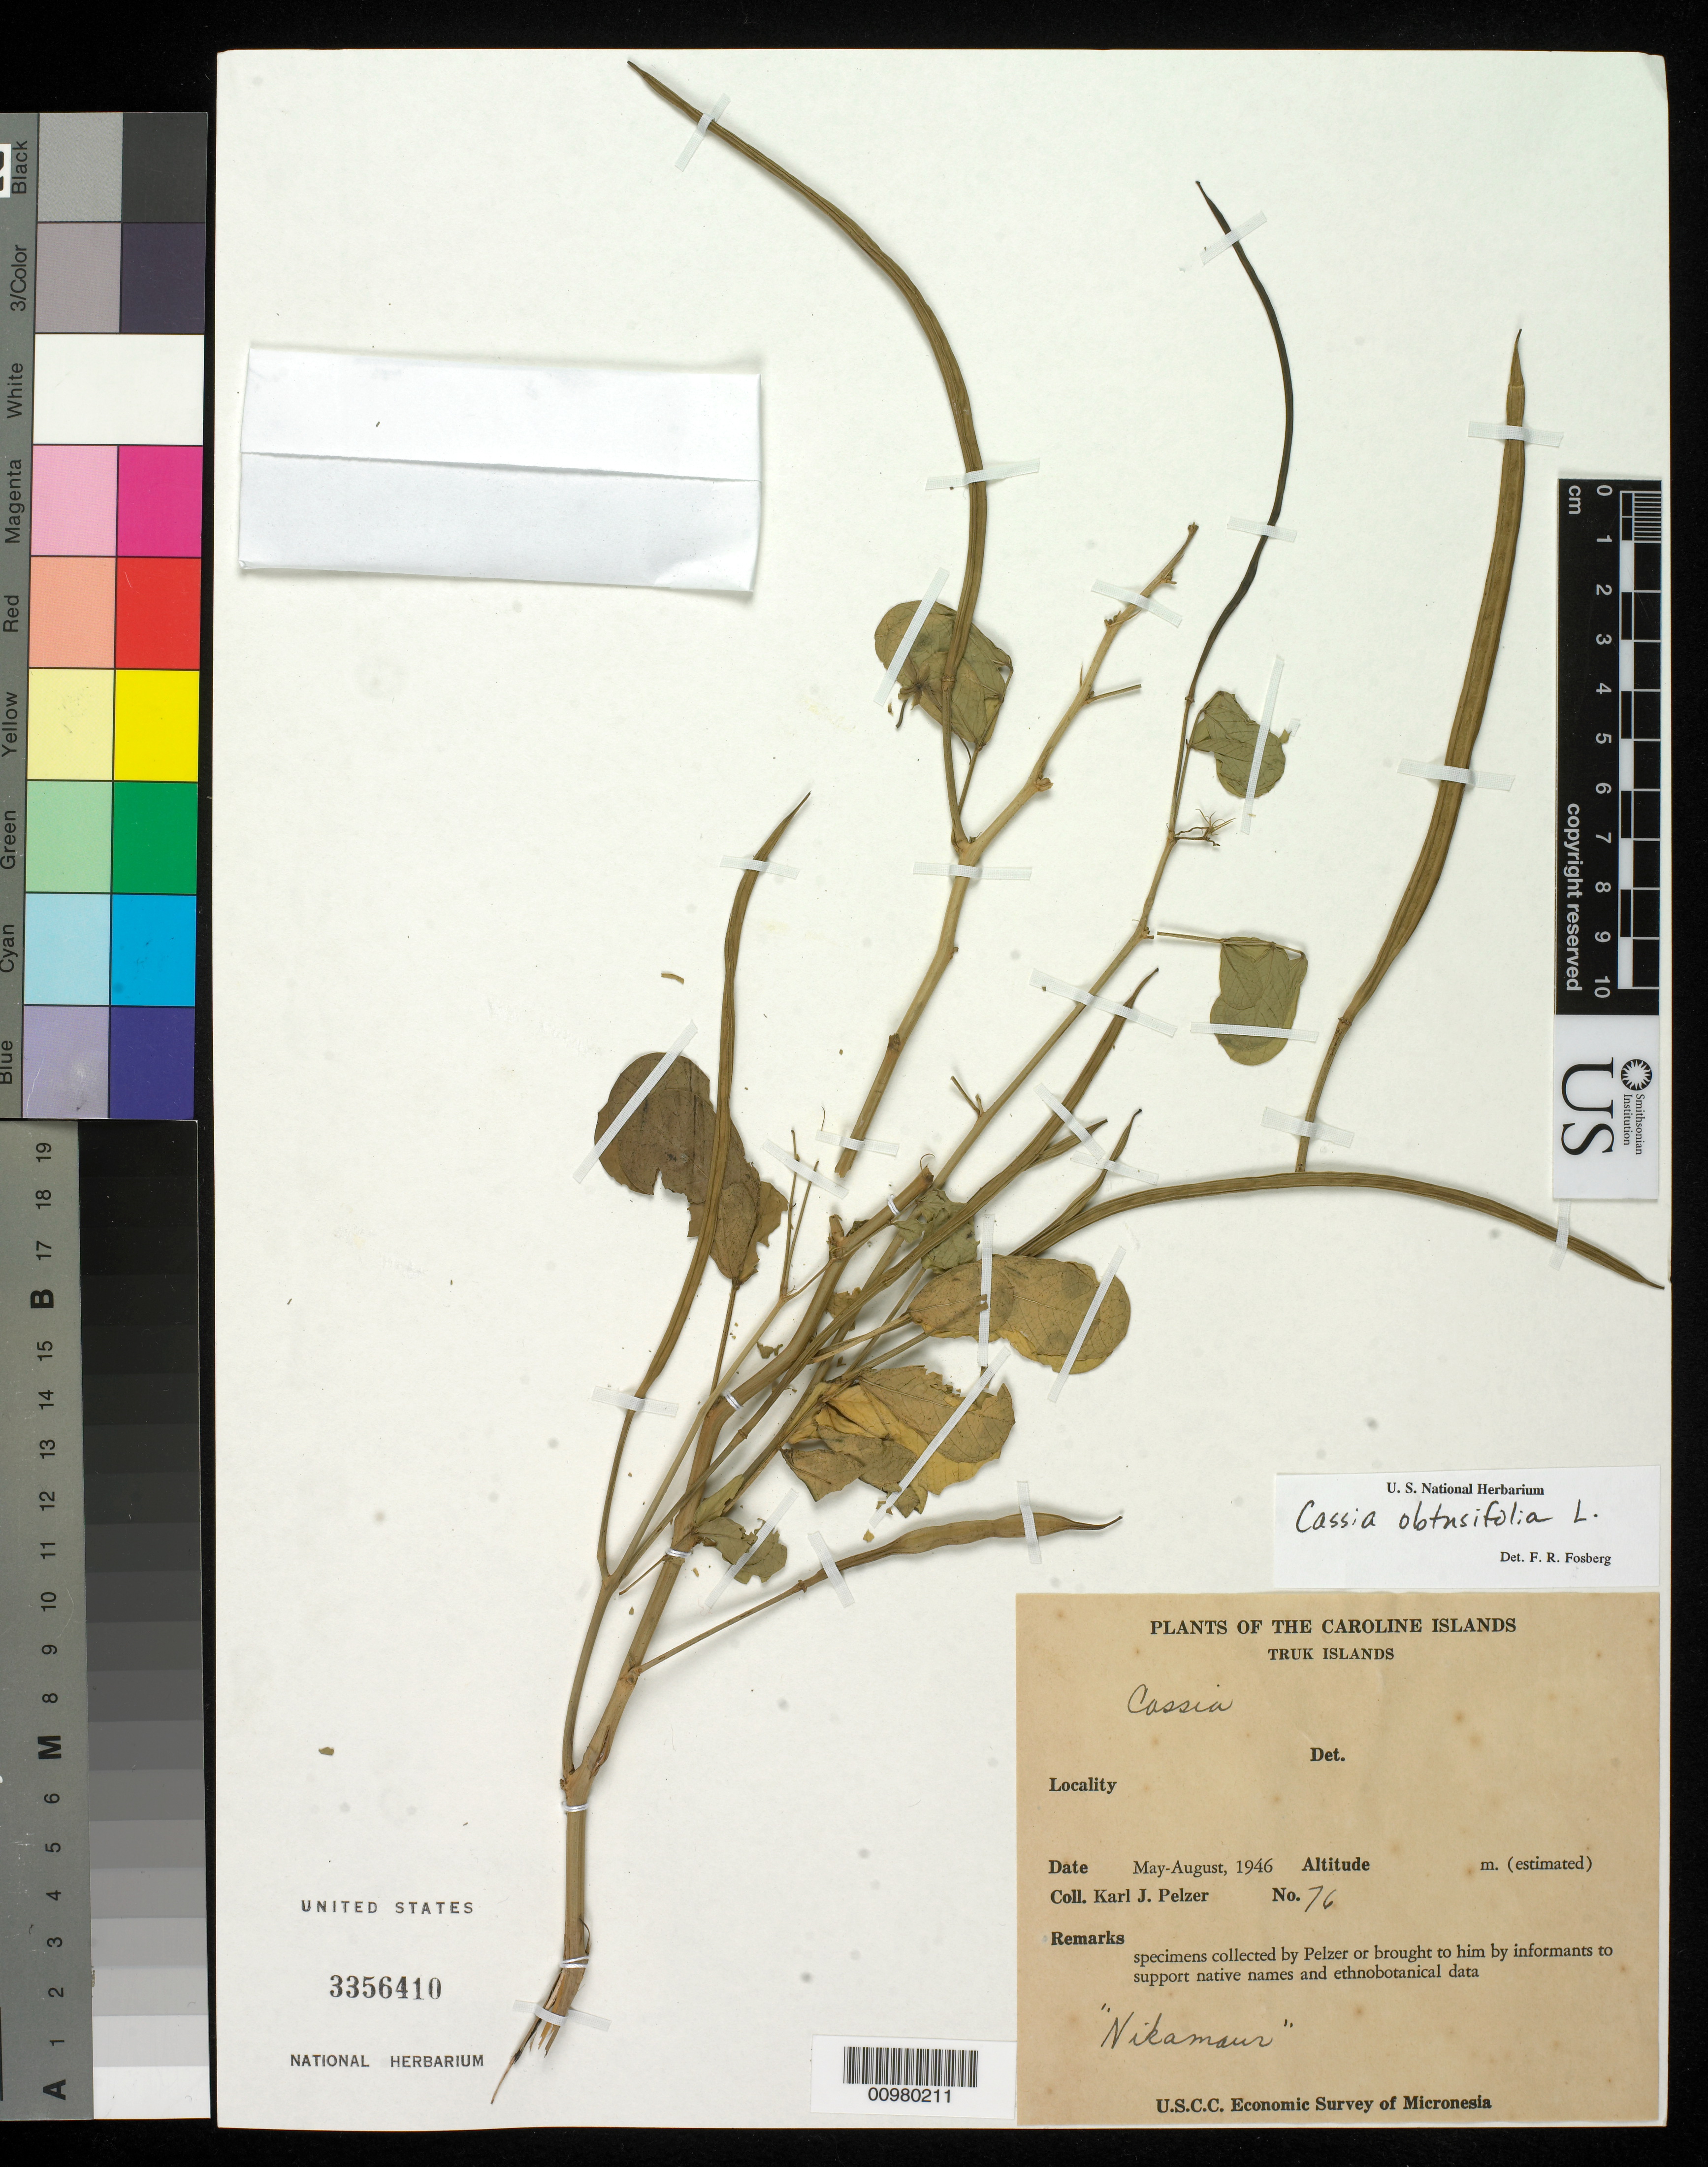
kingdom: Plantae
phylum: Tracheophyta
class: Magnoliopsida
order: Fabales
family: Fabaceae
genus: Senna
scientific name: Senna obtusifolia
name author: (L.) H.S. Irwin & Barneby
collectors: K. J. Pelzer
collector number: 76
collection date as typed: May 1946 to Aug 1946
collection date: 1946-05/1946-08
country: Micronesia, Federated States of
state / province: Truk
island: Truk (Chuuk) Is.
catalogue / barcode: US 3356410